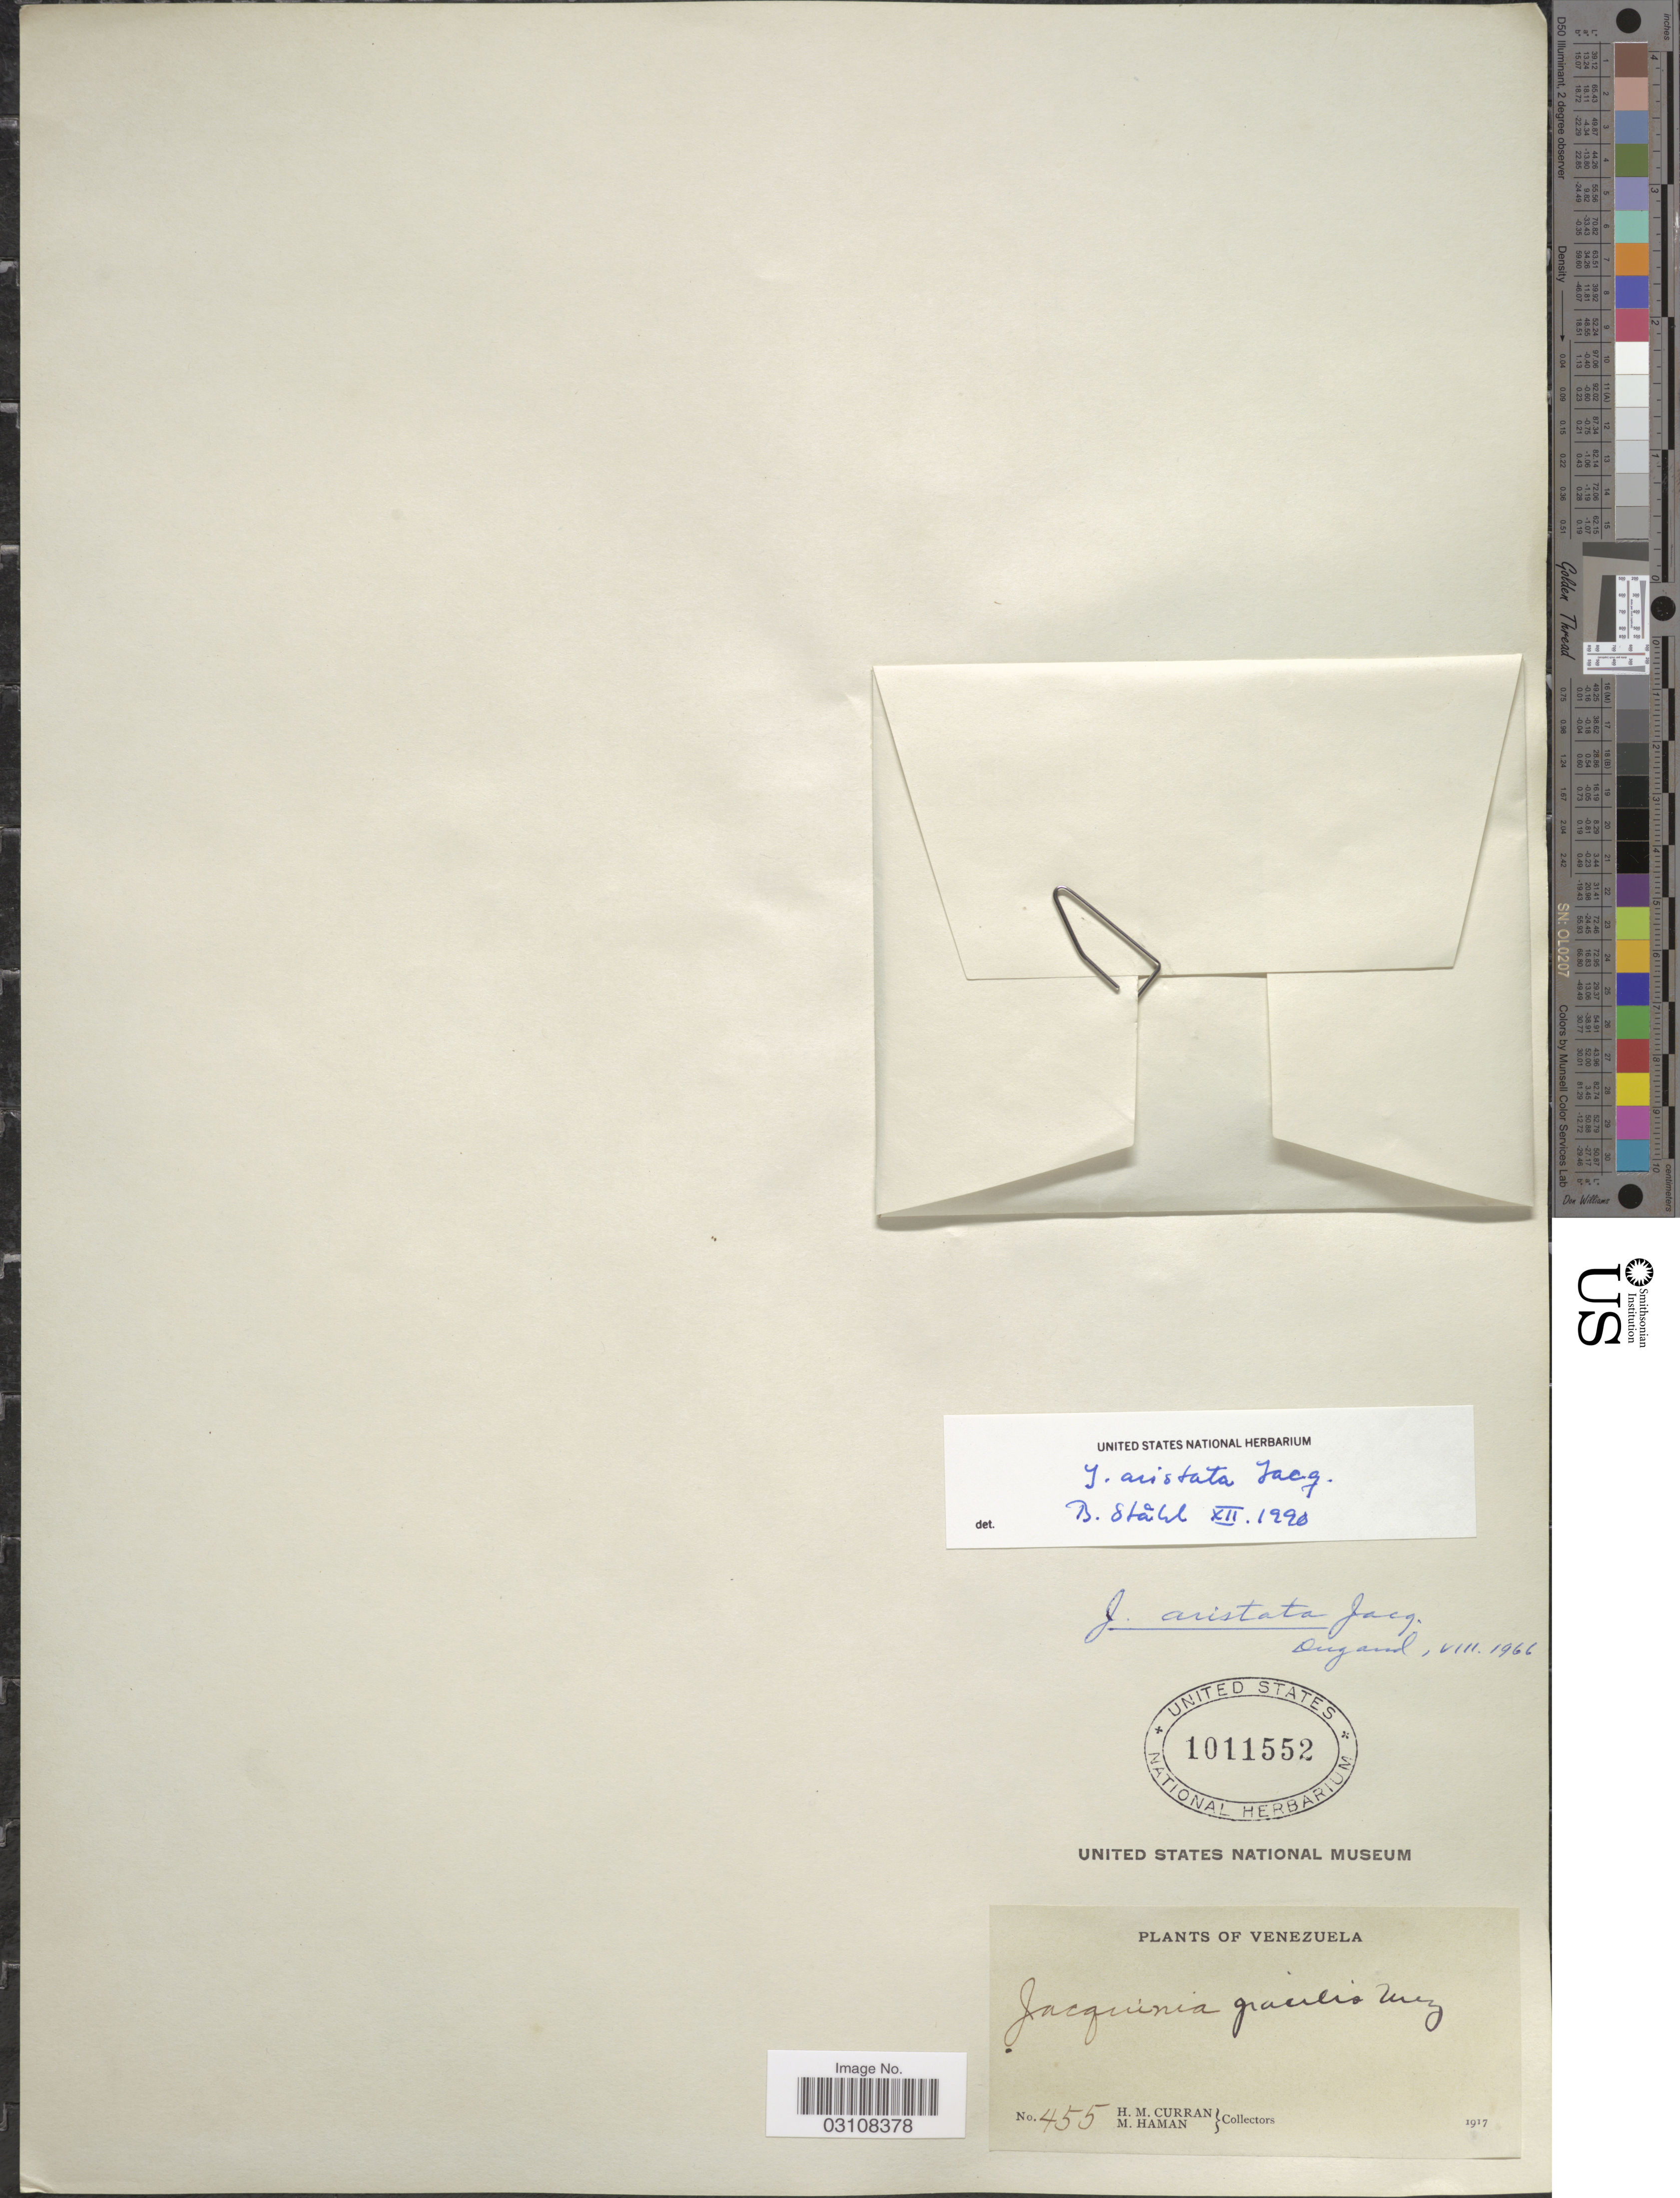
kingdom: Plantae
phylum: Tracheophyta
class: Magnoliopsida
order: Ericales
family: Primulaceae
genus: Bonellia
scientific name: Bonellia frutescens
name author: (Mill.) B. Ståhl & Källersjö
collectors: H. M. Curran & M. Haman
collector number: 455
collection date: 1917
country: Venezuela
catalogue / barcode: US 1011552